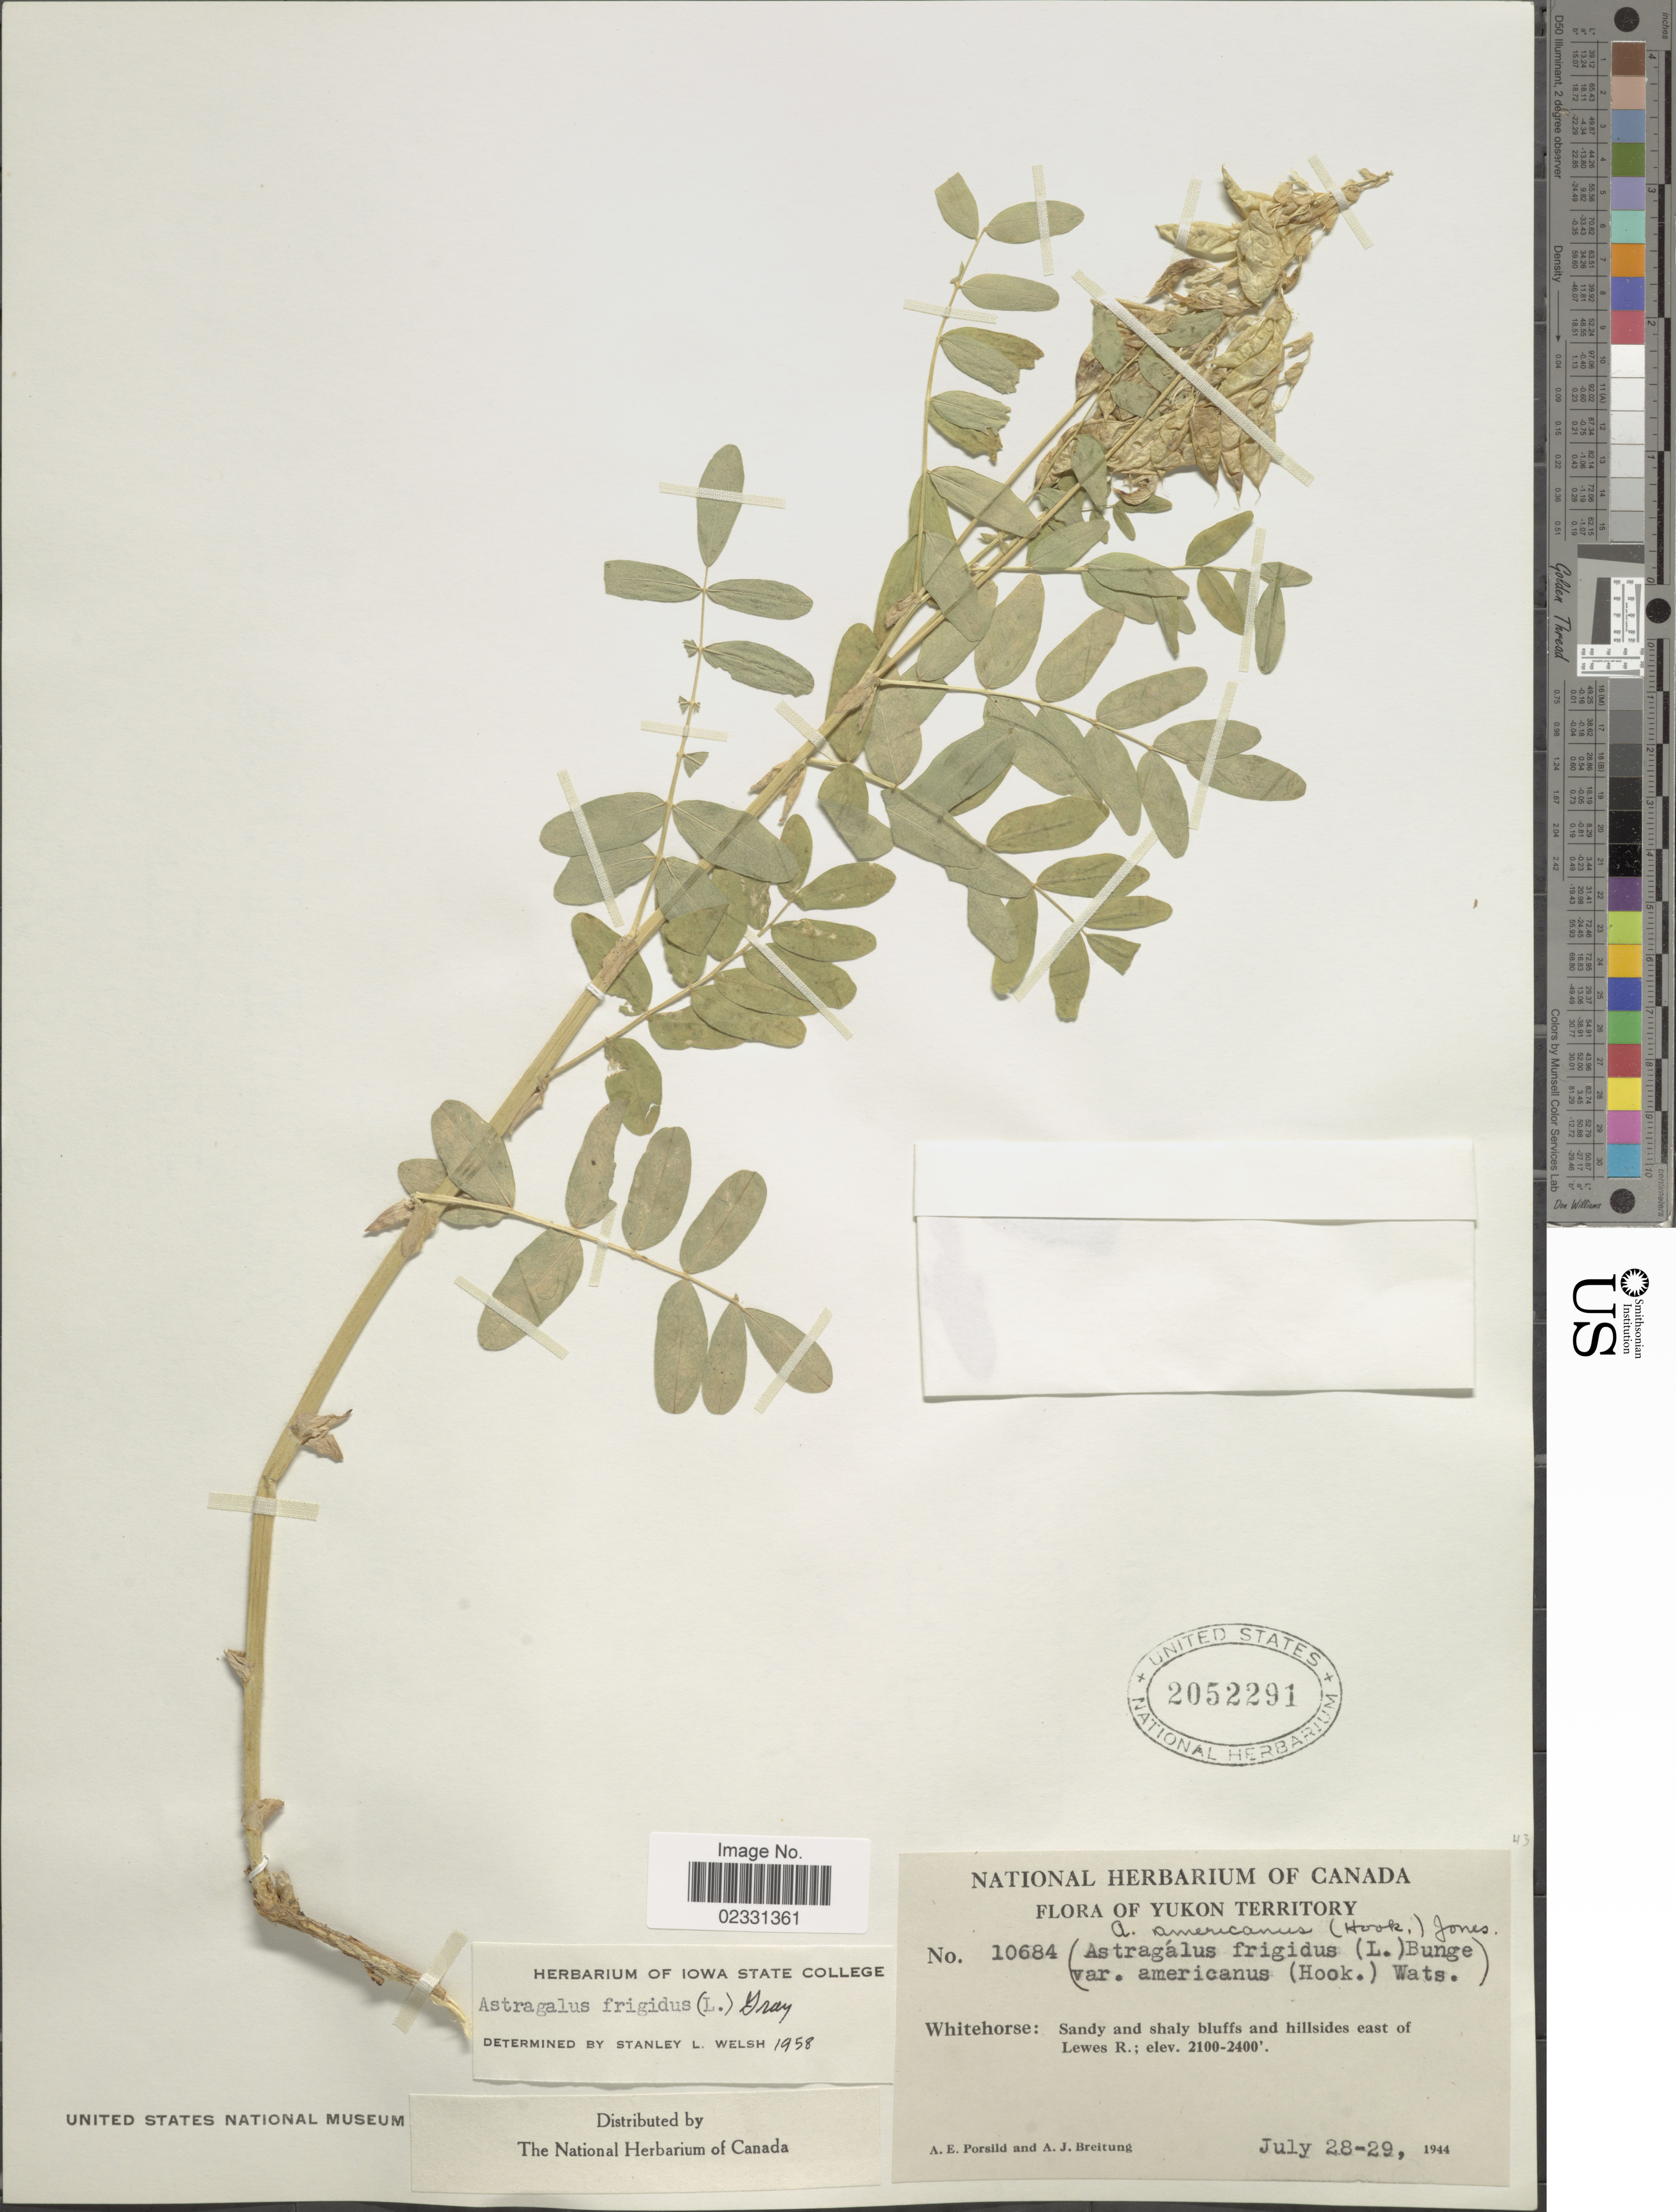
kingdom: Plantae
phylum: Tracheophyta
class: Magnoliopsida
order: Fabales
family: Fabaceae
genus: Astragalus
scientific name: Astragalus frigidus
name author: (L.) A. Gray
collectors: A. E. Porsild & A. Breitung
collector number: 10684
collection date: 1944-07-28/1944-07-29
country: Canada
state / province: Yukon Territory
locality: Whitehorse: sandy and shaly bluffs and hillsides east of Lewes R.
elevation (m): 640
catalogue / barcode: US 2052291